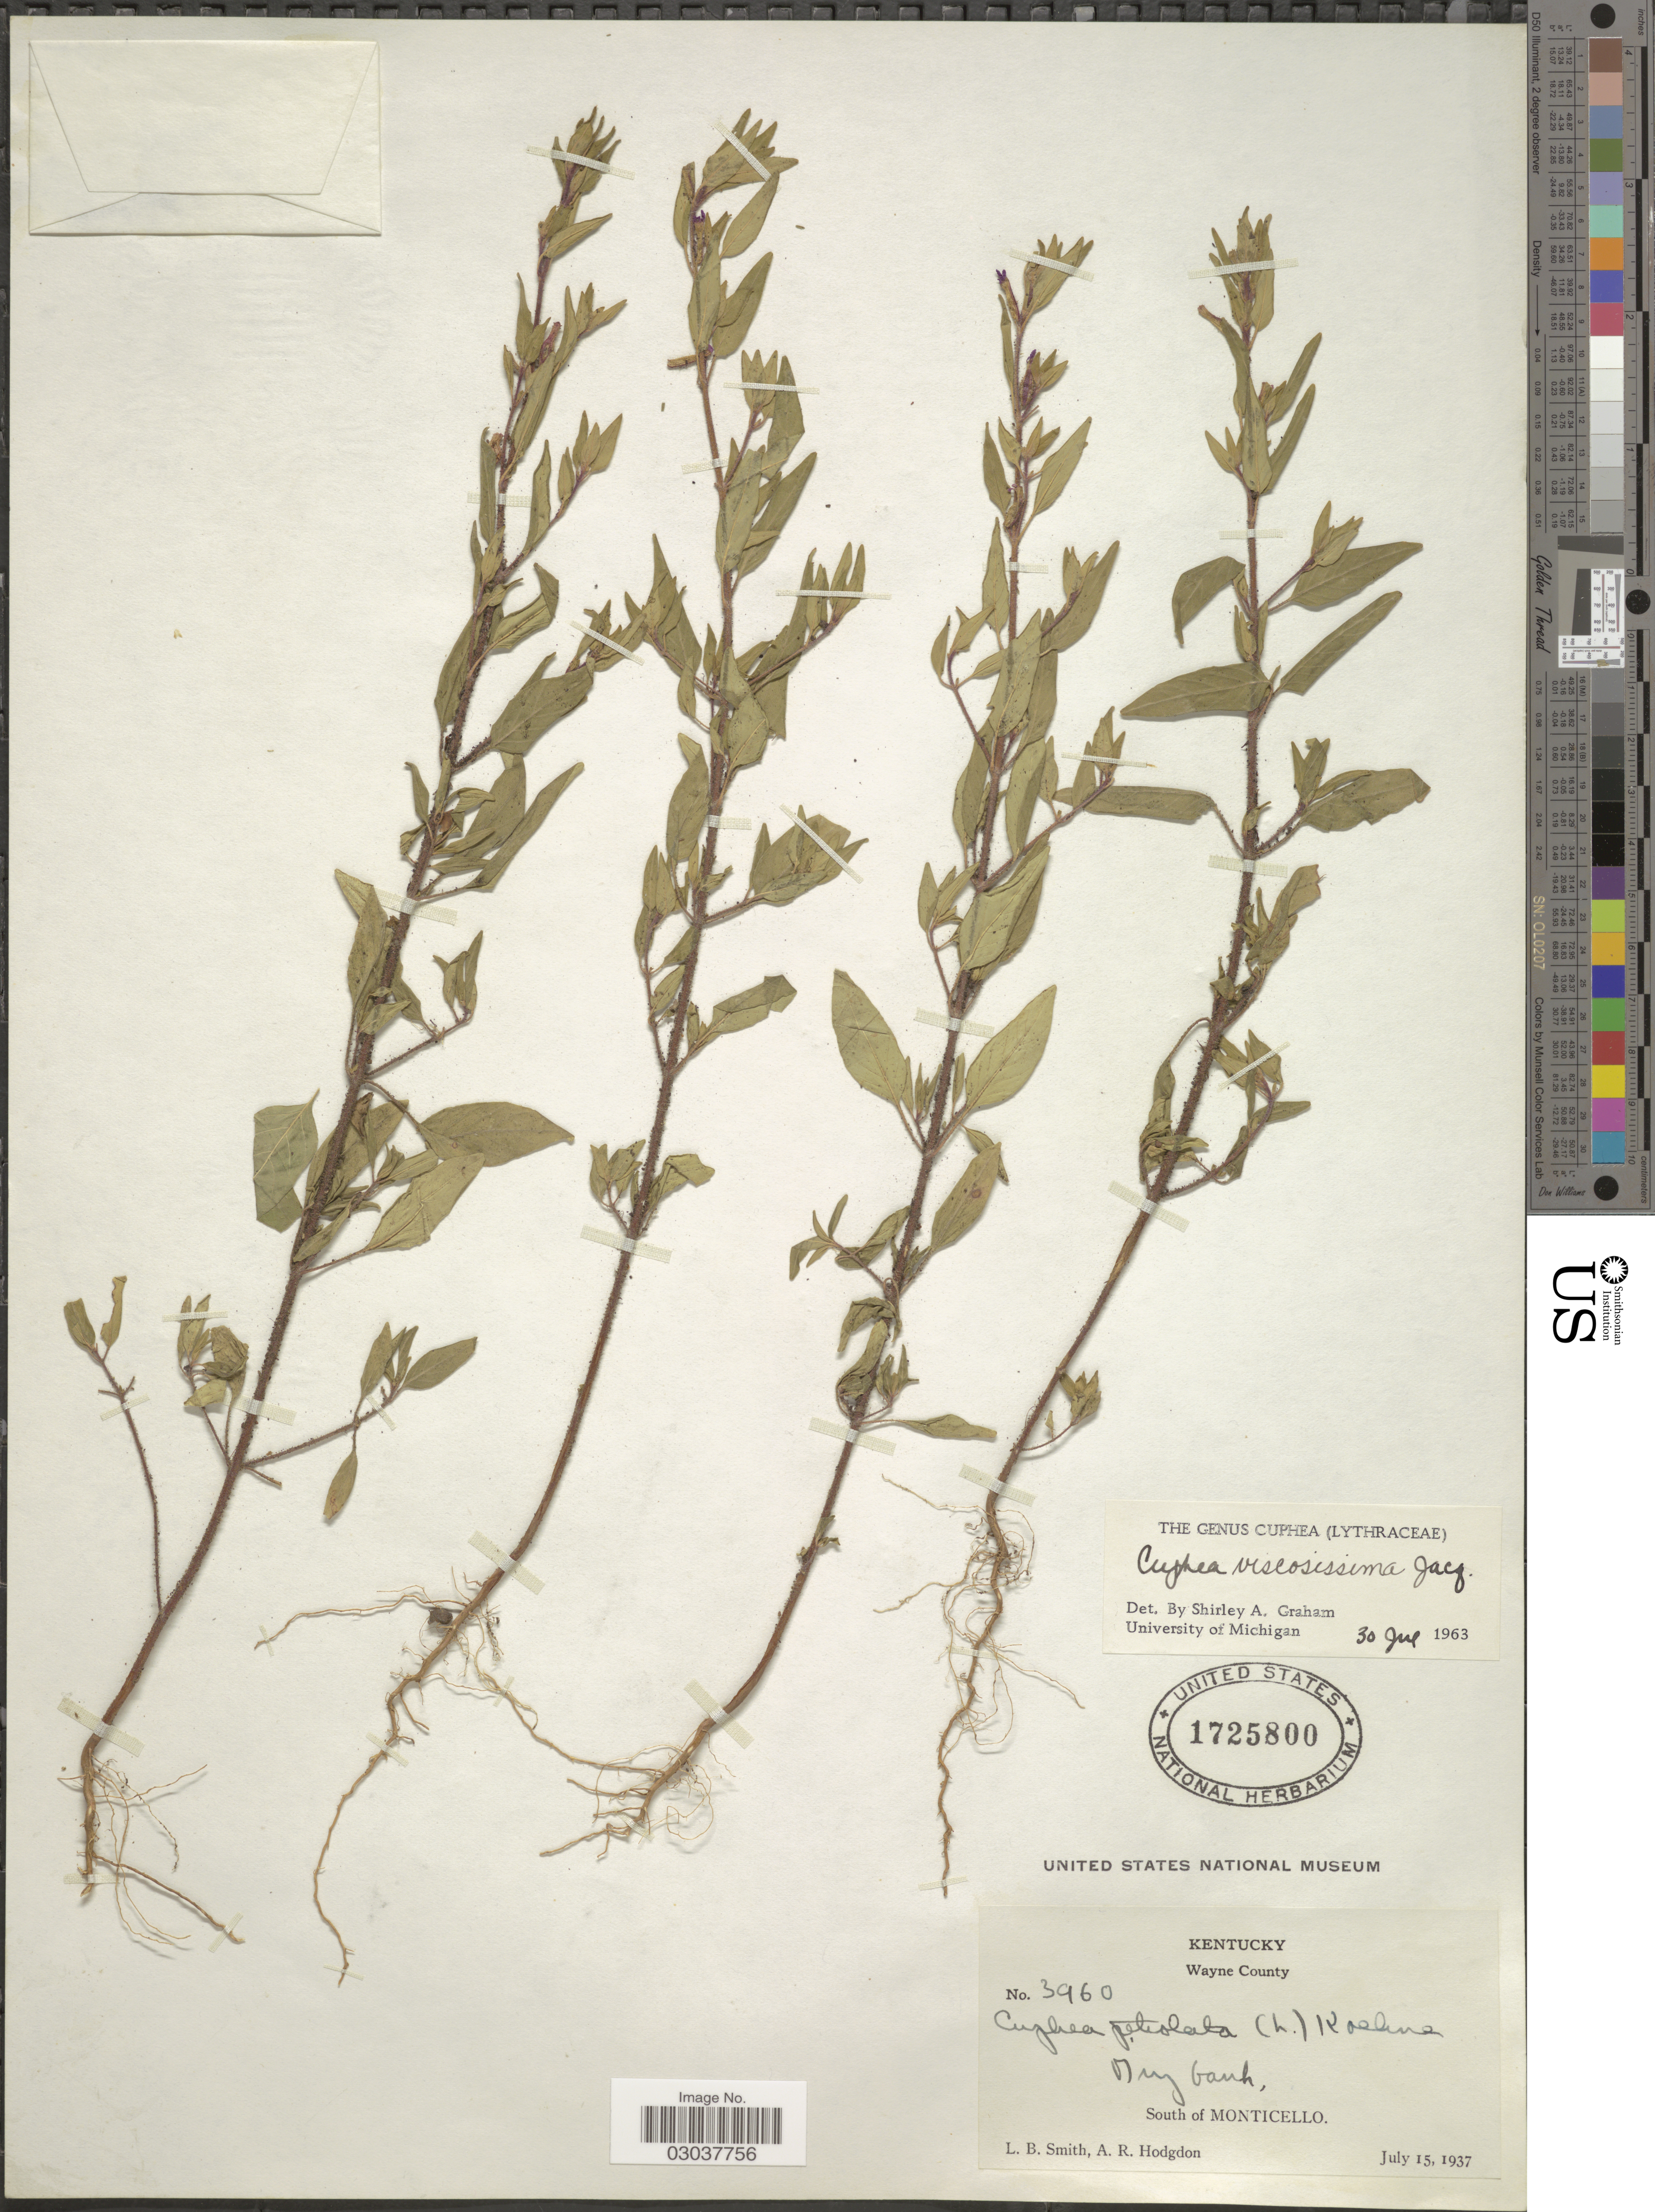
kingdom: Plantae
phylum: Tracheophyta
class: Magnoliopsida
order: Myrtales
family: Lythraceae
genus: Cuphea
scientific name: Cuphea viscosissima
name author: Jacq.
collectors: L. Smith & A. R. Hodgdon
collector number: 3960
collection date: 1937-07-15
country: United States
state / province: Kentucky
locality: Wayne County. Dry bank, South of Monticello.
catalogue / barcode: US 1725800